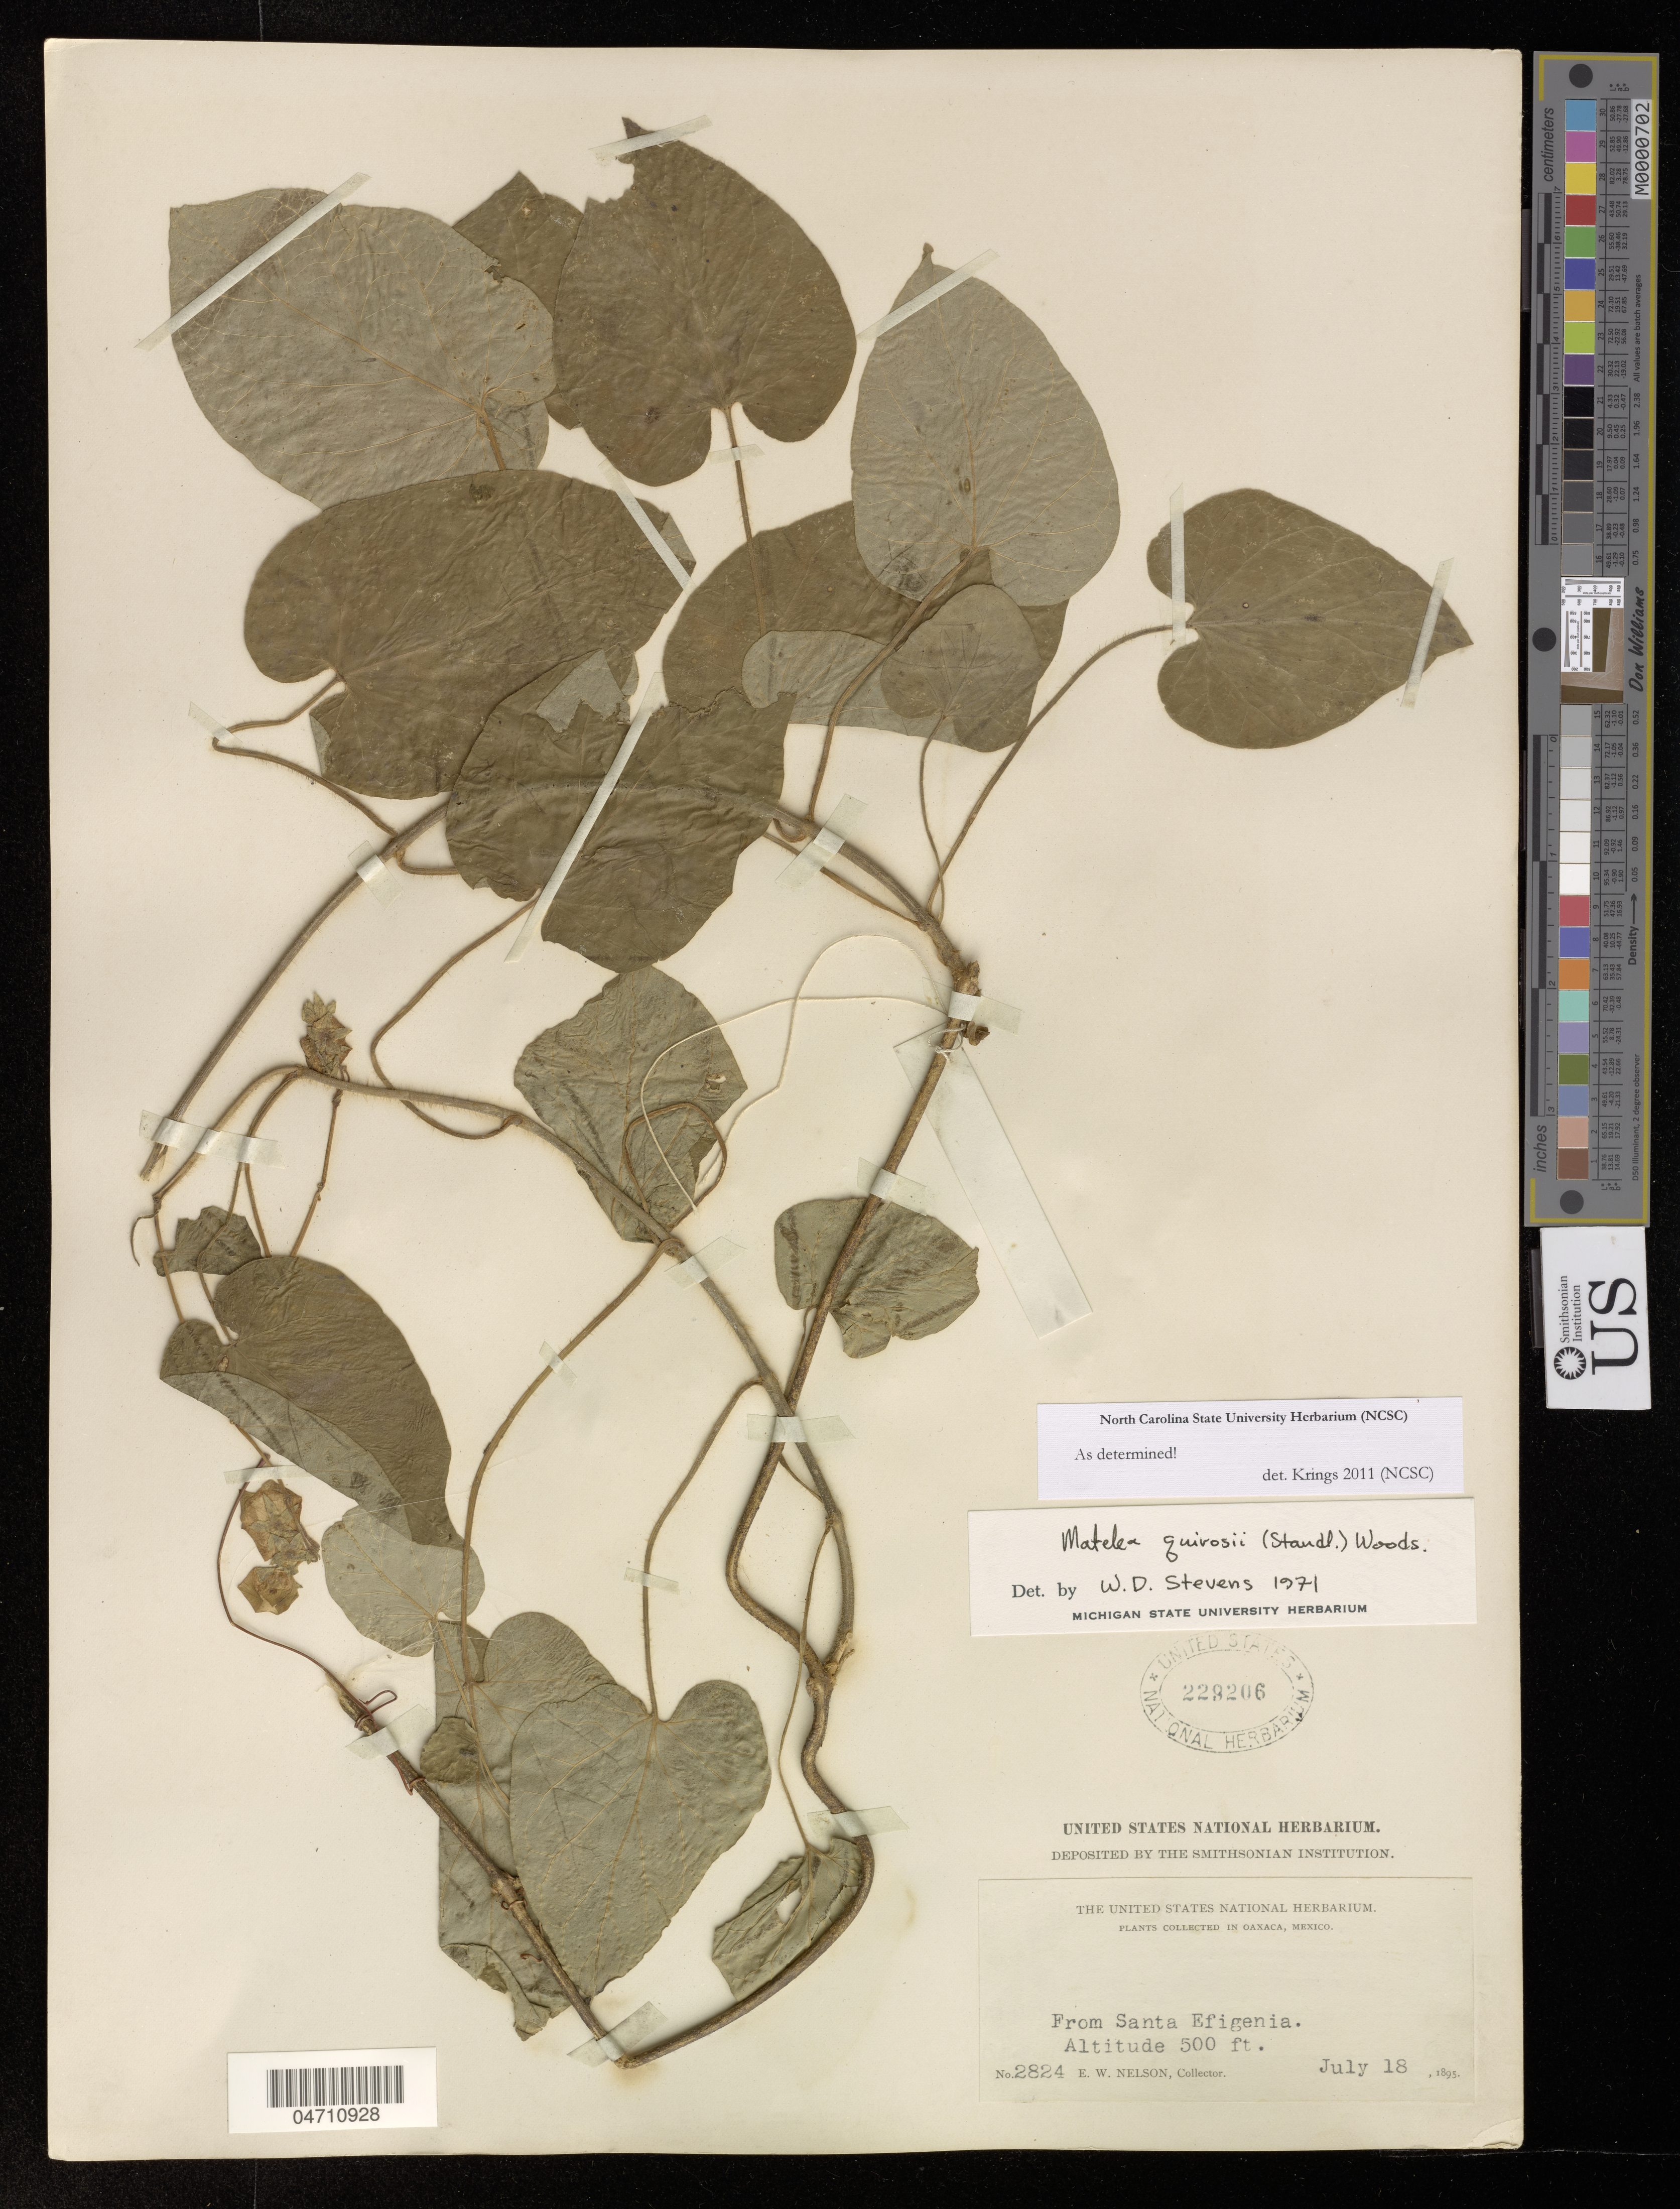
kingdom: Plantae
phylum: Tracheophyta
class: Magnoliopsida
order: Gentianales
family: Apocynaceae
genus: Matelea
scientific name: Matelea quirosii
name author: (Standl.) Woodson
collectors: E. W. Nelson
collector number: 2824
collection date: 1895-07-18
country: Mexico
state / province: Oaxaca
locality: From Santa Efigenia.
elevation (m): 152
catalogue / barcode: US 229206